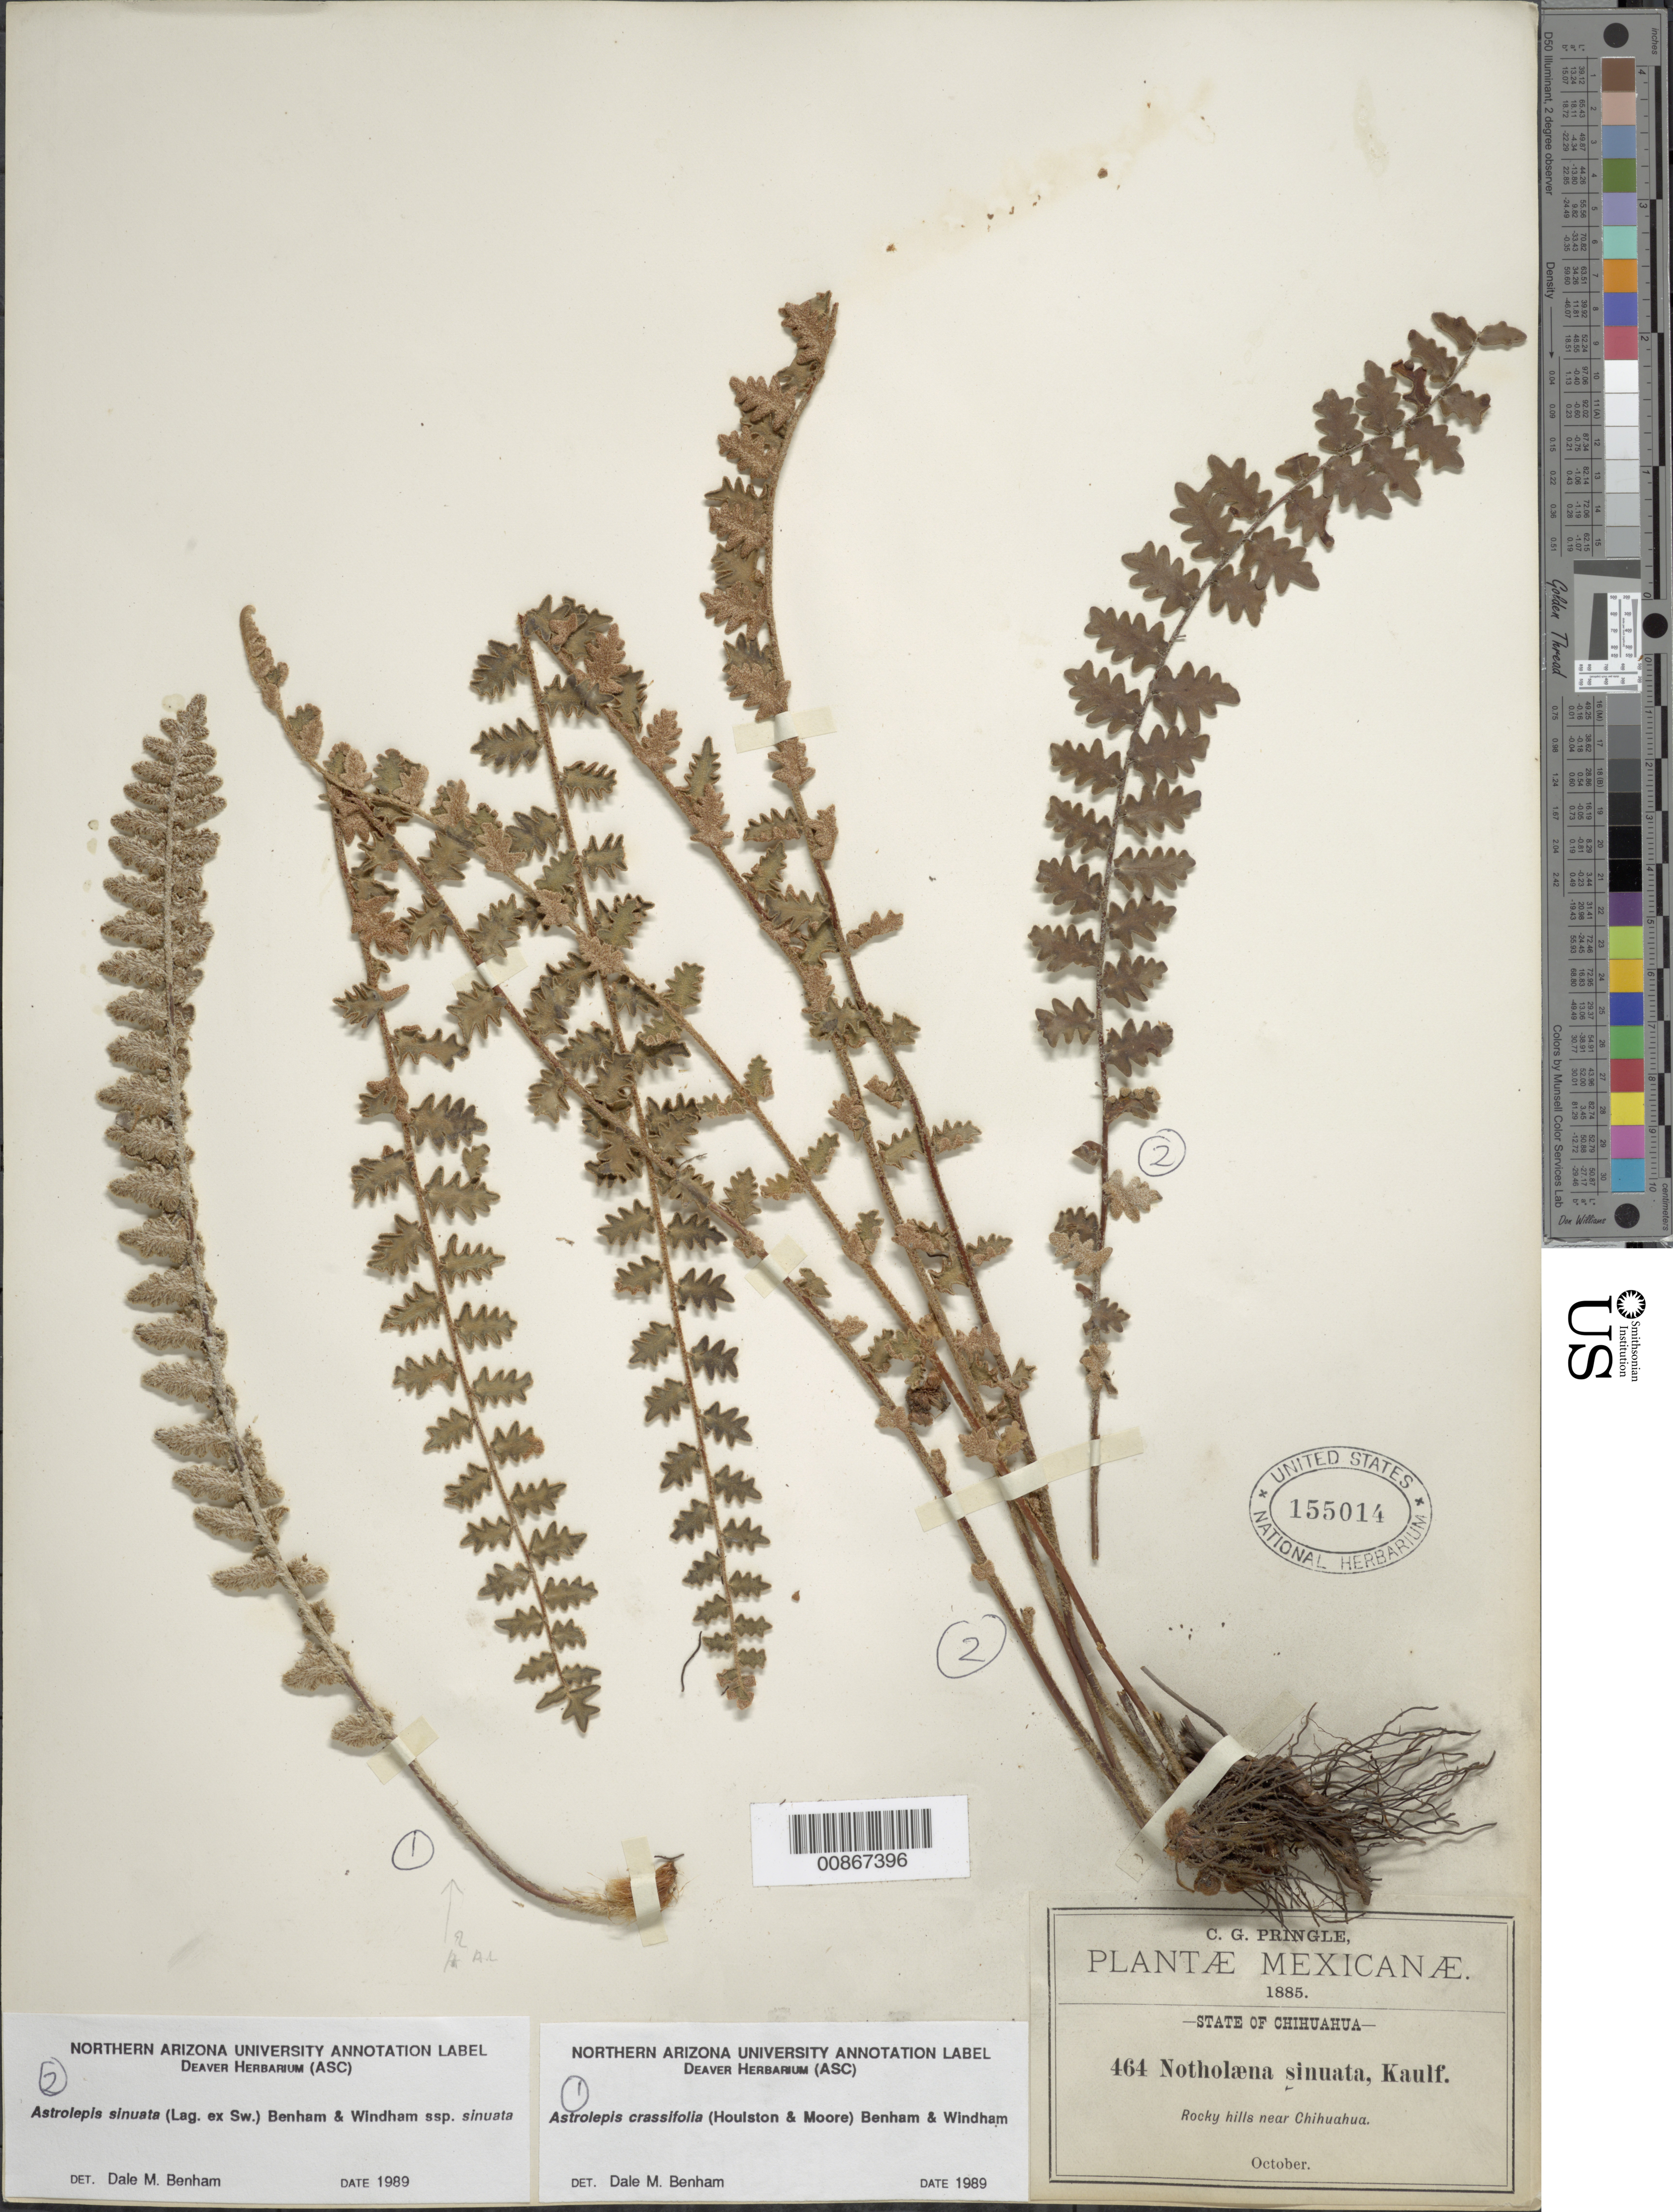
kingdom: Plantae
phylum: Tracheophyta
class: Polypodiopsida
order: Polypodiales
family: Pteridaceae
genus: Astrolepis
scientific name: Astrolepis sinuata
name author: (Lag. ex Sw.) D.M. Benham & Windham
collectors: C. G. Pringle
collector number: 464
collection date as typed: Oct 1885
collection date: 1885-10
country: Mexico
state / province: Chihuahua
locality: Near Chihuahua.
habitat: Rocky hills.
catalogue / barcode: US 155014